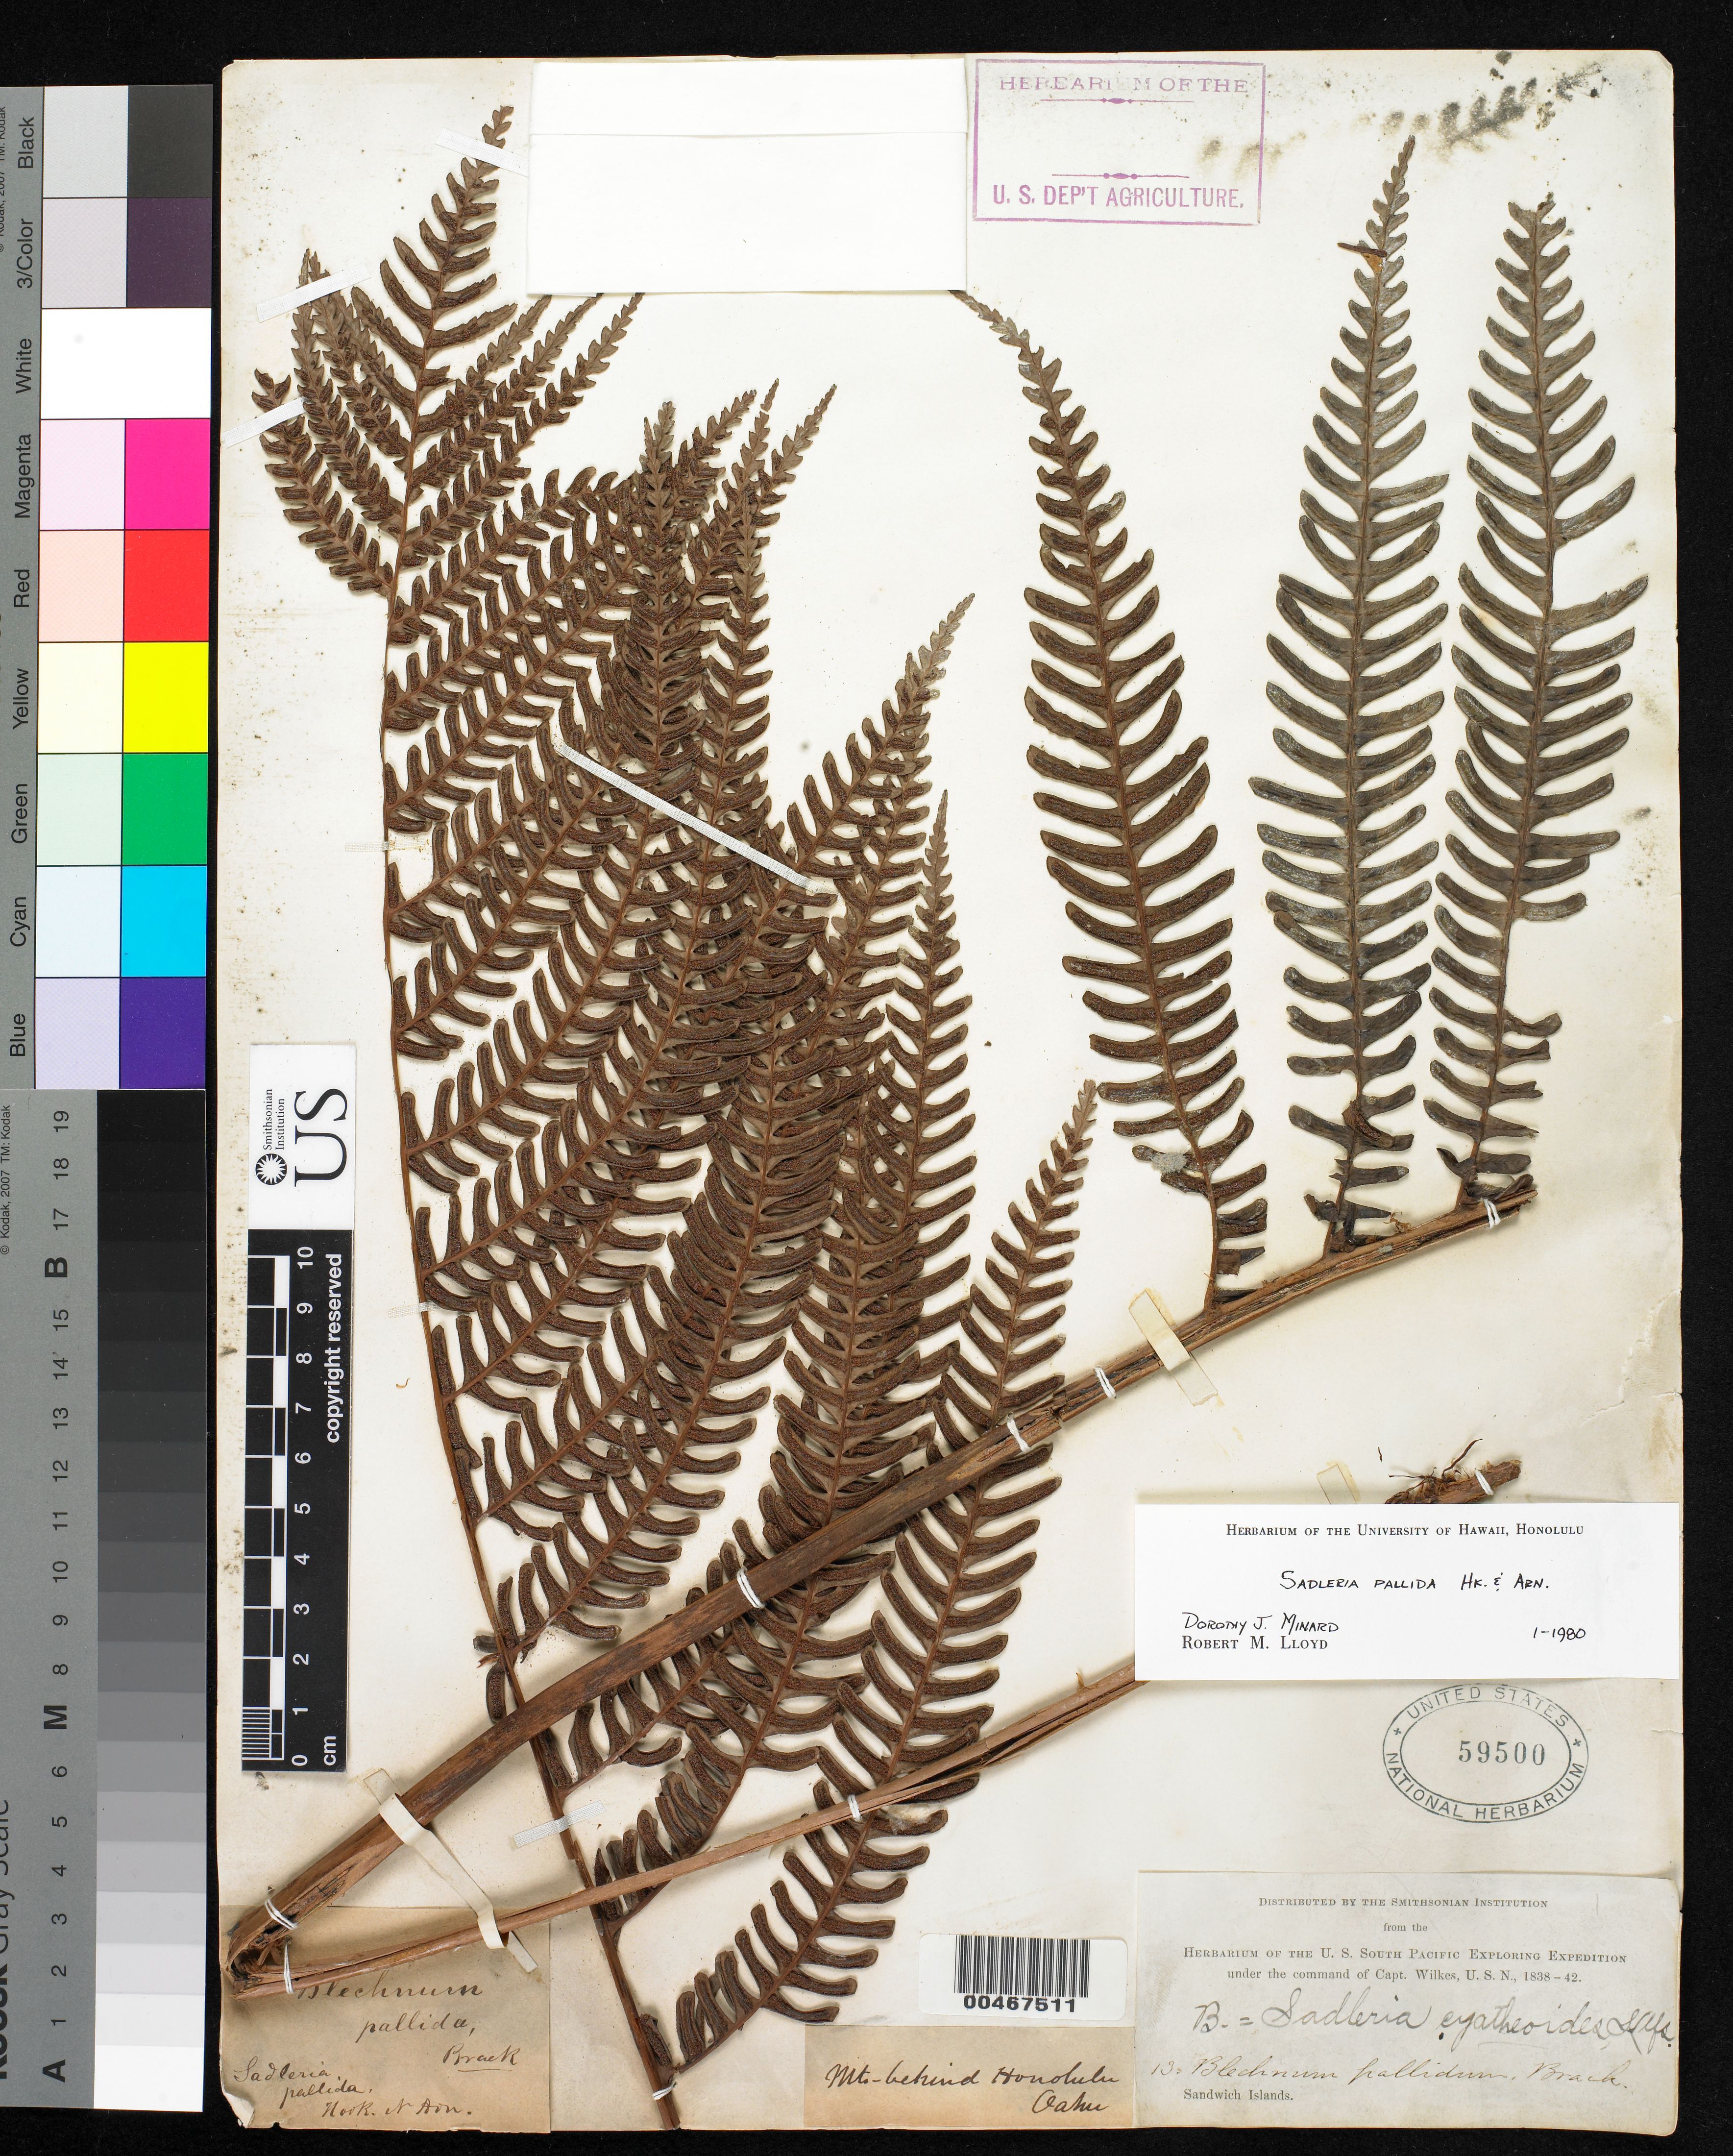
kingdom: Plantae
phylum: Tracheophyta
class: Polypodiopsida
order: Polypodiales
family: Blechnaceae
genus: Sadleria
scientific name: Sadleria pallida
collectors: Wilkes Explor. Exped.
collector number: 13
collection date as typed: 1838 to -- --- 1842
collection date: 1838/1842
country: United States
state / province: Hawaii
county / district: Honolulu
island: Oahu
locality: Mountains behind Honolulu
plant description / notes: no additional habitat and plant information on sheet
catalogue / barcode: US 59500